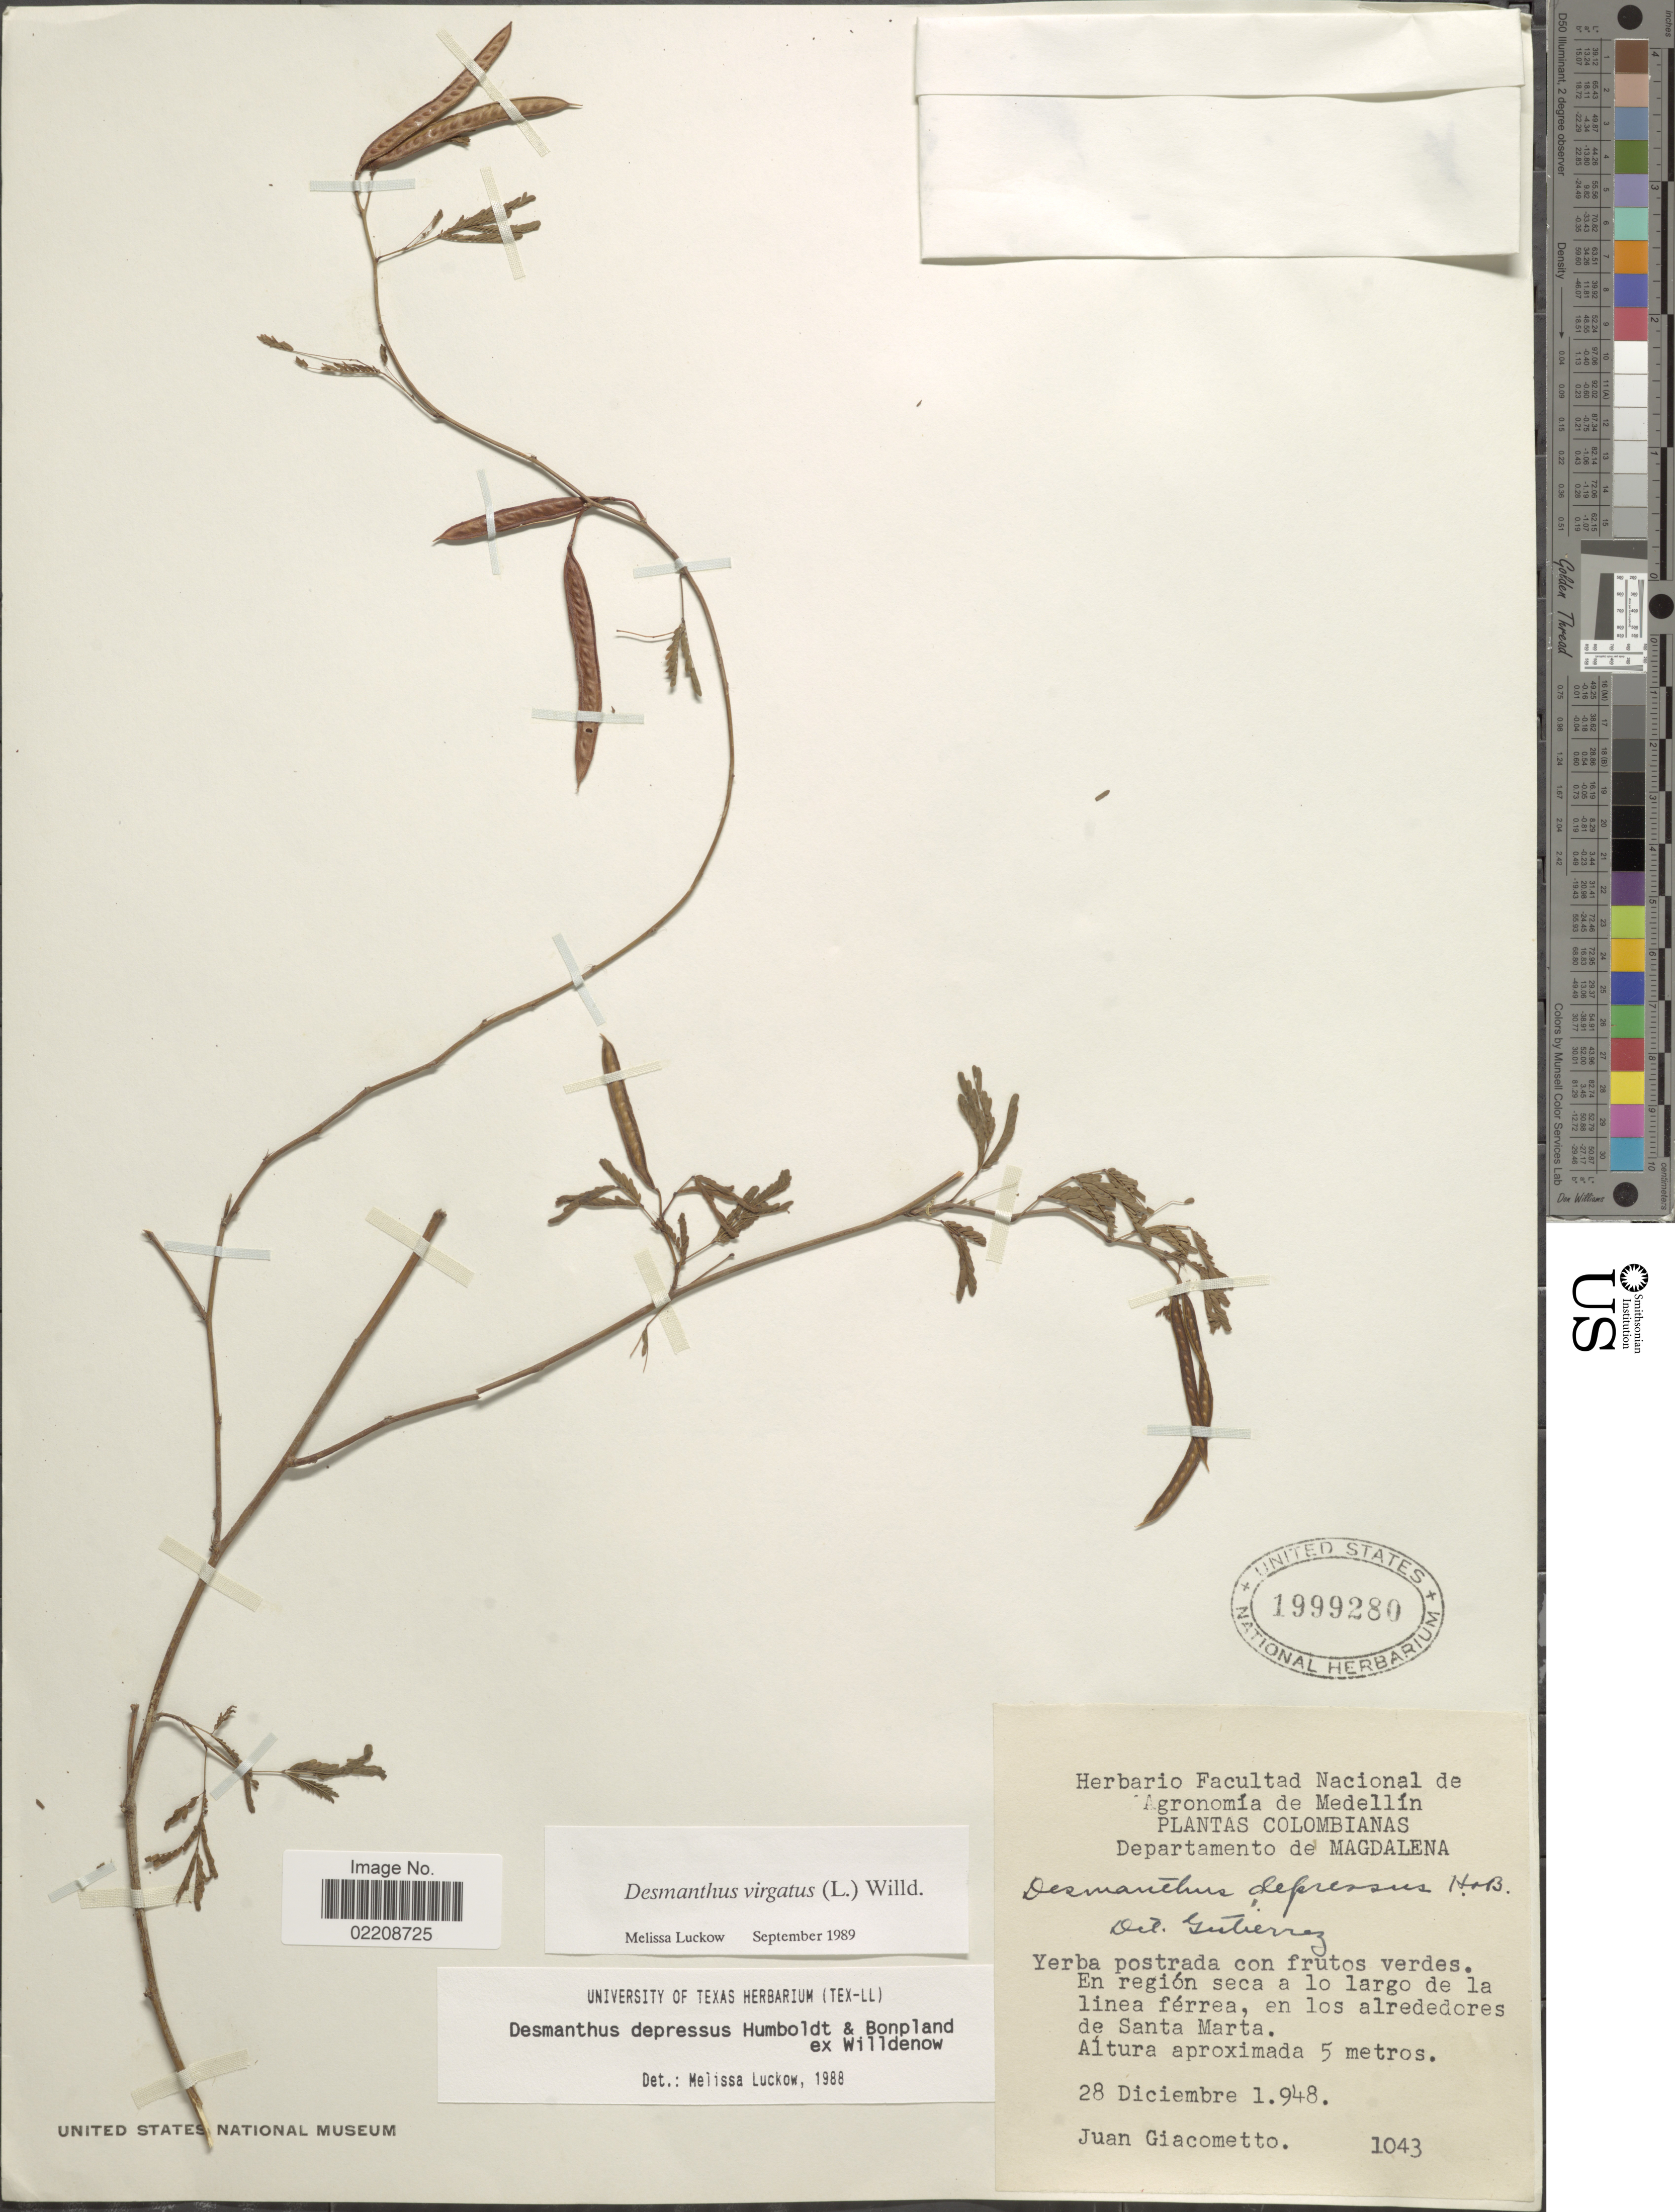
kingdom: Plantae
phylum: Tracheophyta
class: Magnoliopsida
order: Fabales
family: Fabaceae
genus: Desmanthus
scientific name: Desmanthus virgatus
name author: (L.) Willd.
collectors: J. Giacometto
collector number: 1043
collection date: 1948-12-28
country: Colombia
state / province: Magdalena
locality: En los alrededores de Santa Marta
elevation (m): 5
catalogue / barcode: US 1999280